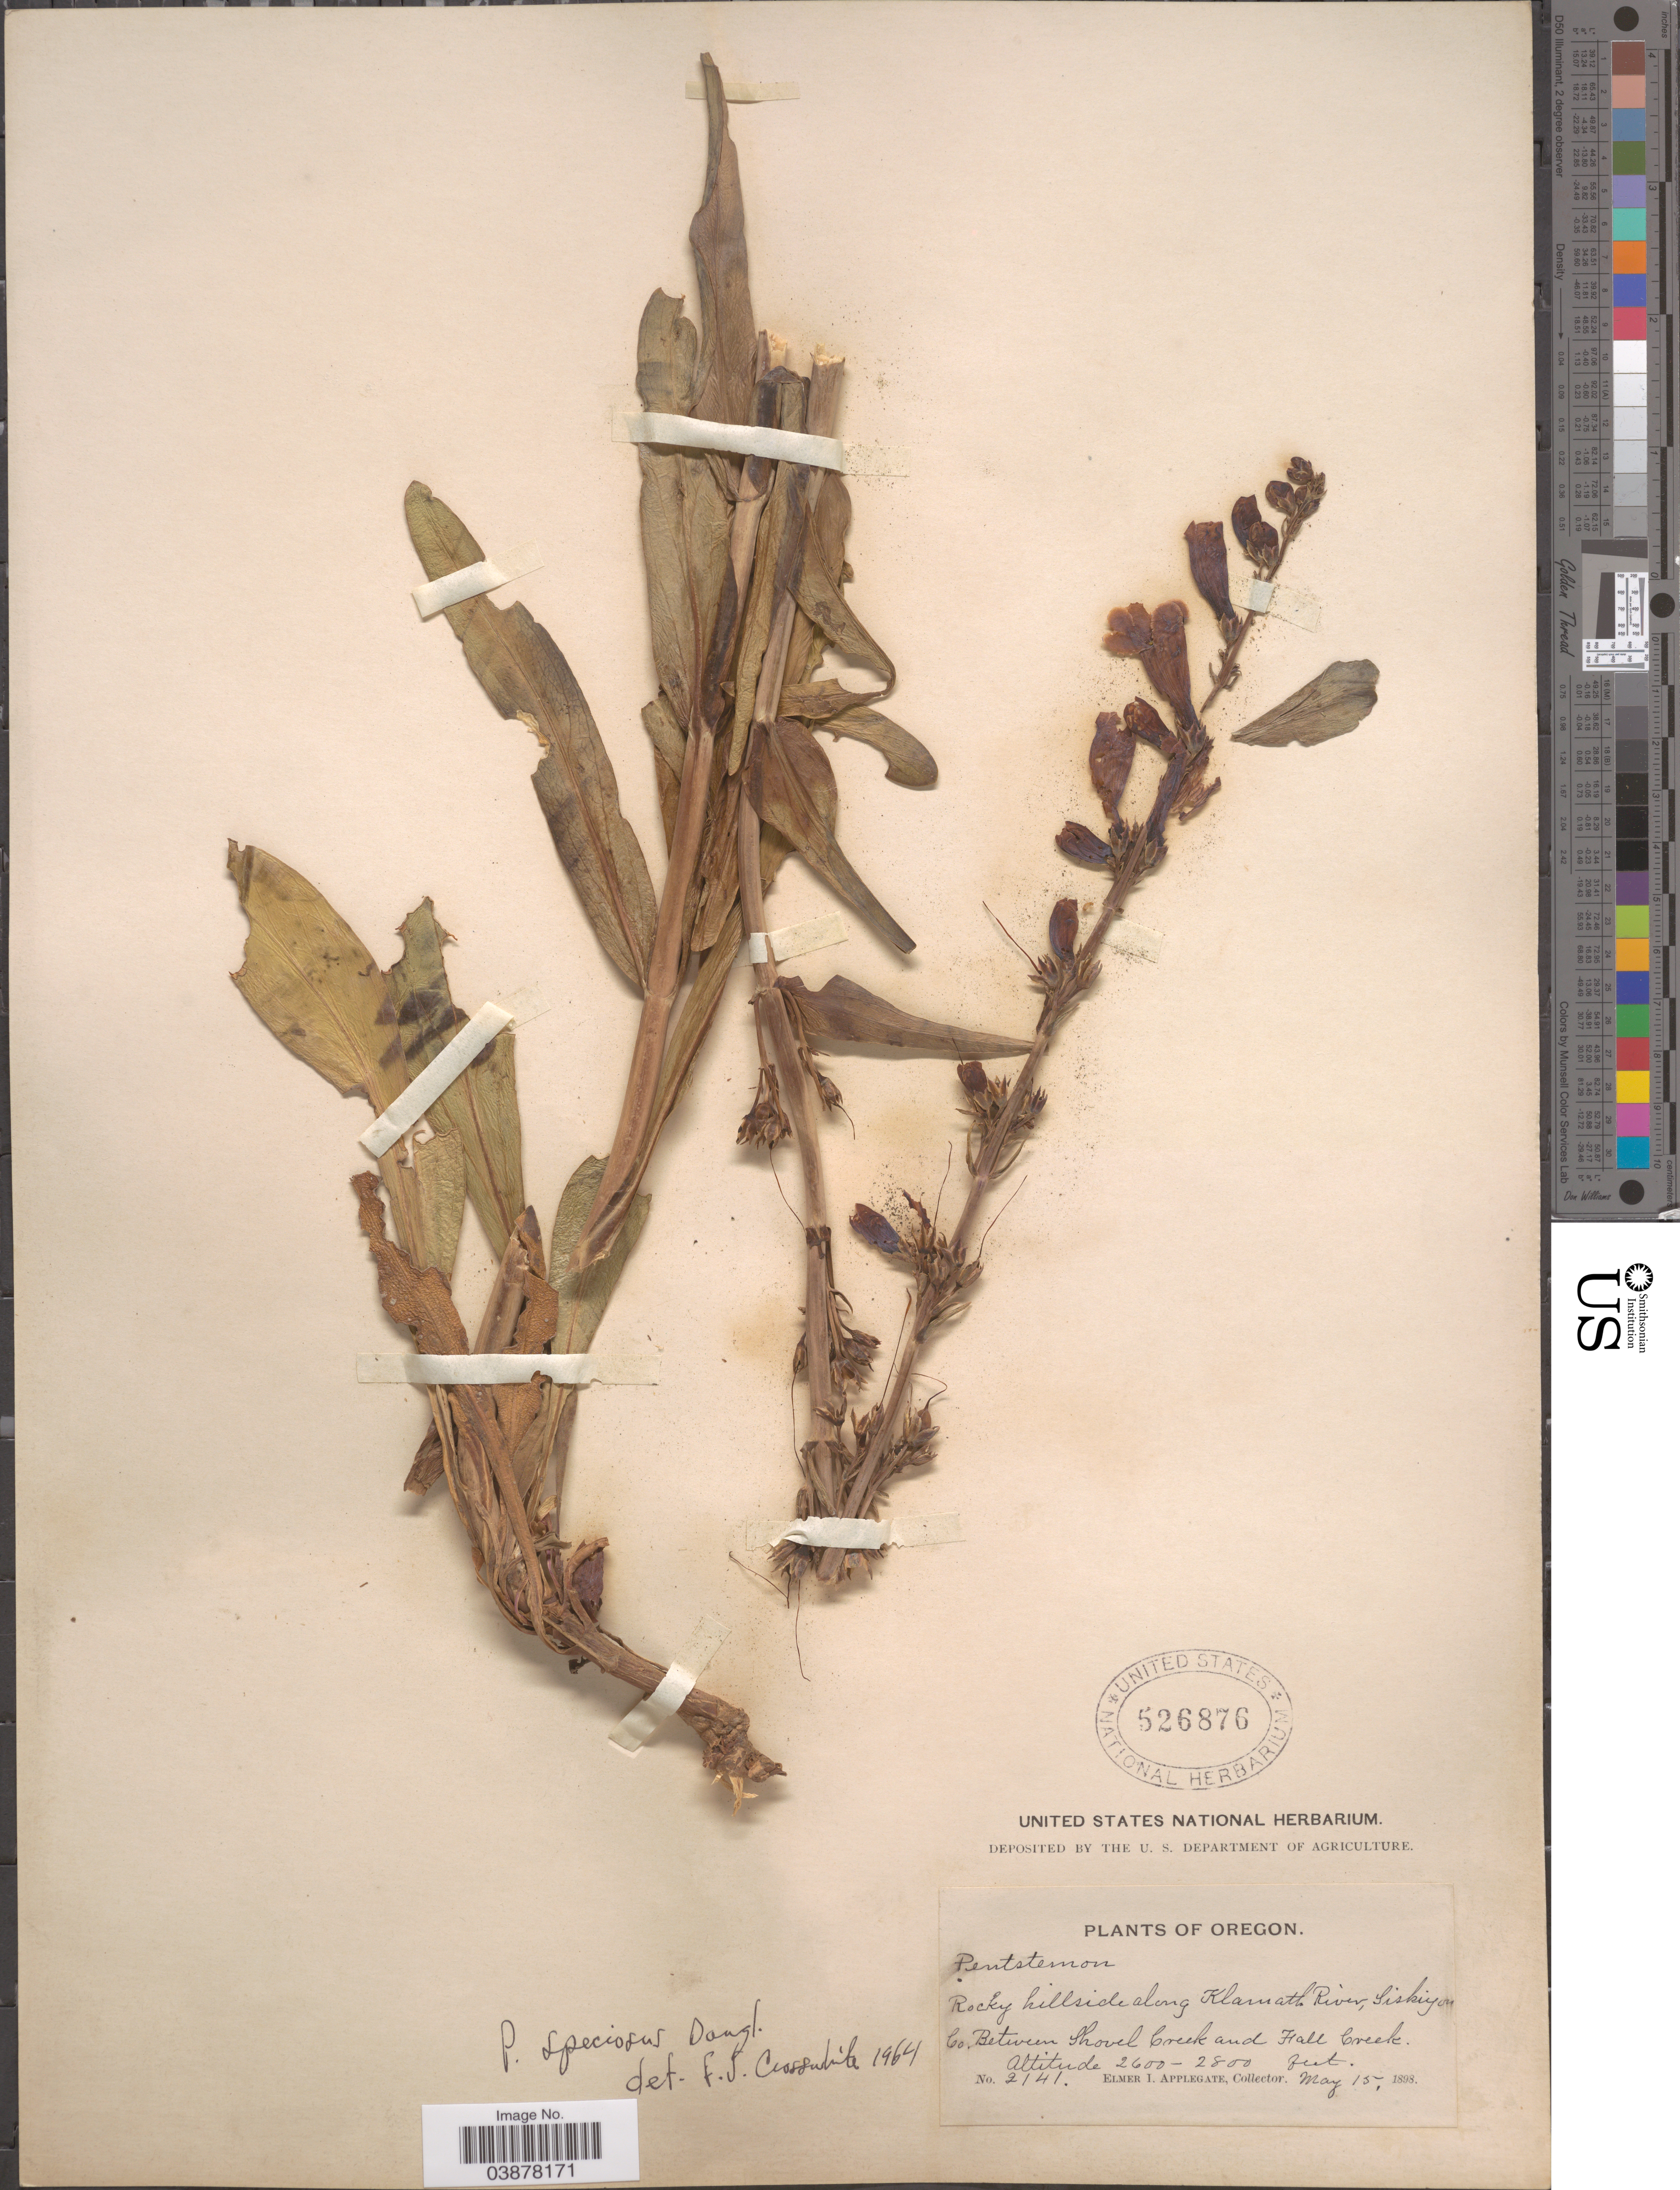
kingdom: Plantae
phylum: Tracheophyta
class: Magnoliopsida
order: Lamiales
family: Plantaginaceae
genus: Penstemon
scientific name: Penstemon speciosus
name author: Douglas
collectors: E. I. Applegate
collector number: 2141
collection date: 1898-05-15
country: United States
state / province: Oregon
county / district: Siskiyou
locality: Along Klamath River, Siskiyou Co. Between Shovel Creek and Fall Creek.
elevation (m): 792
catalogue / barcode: US 526876